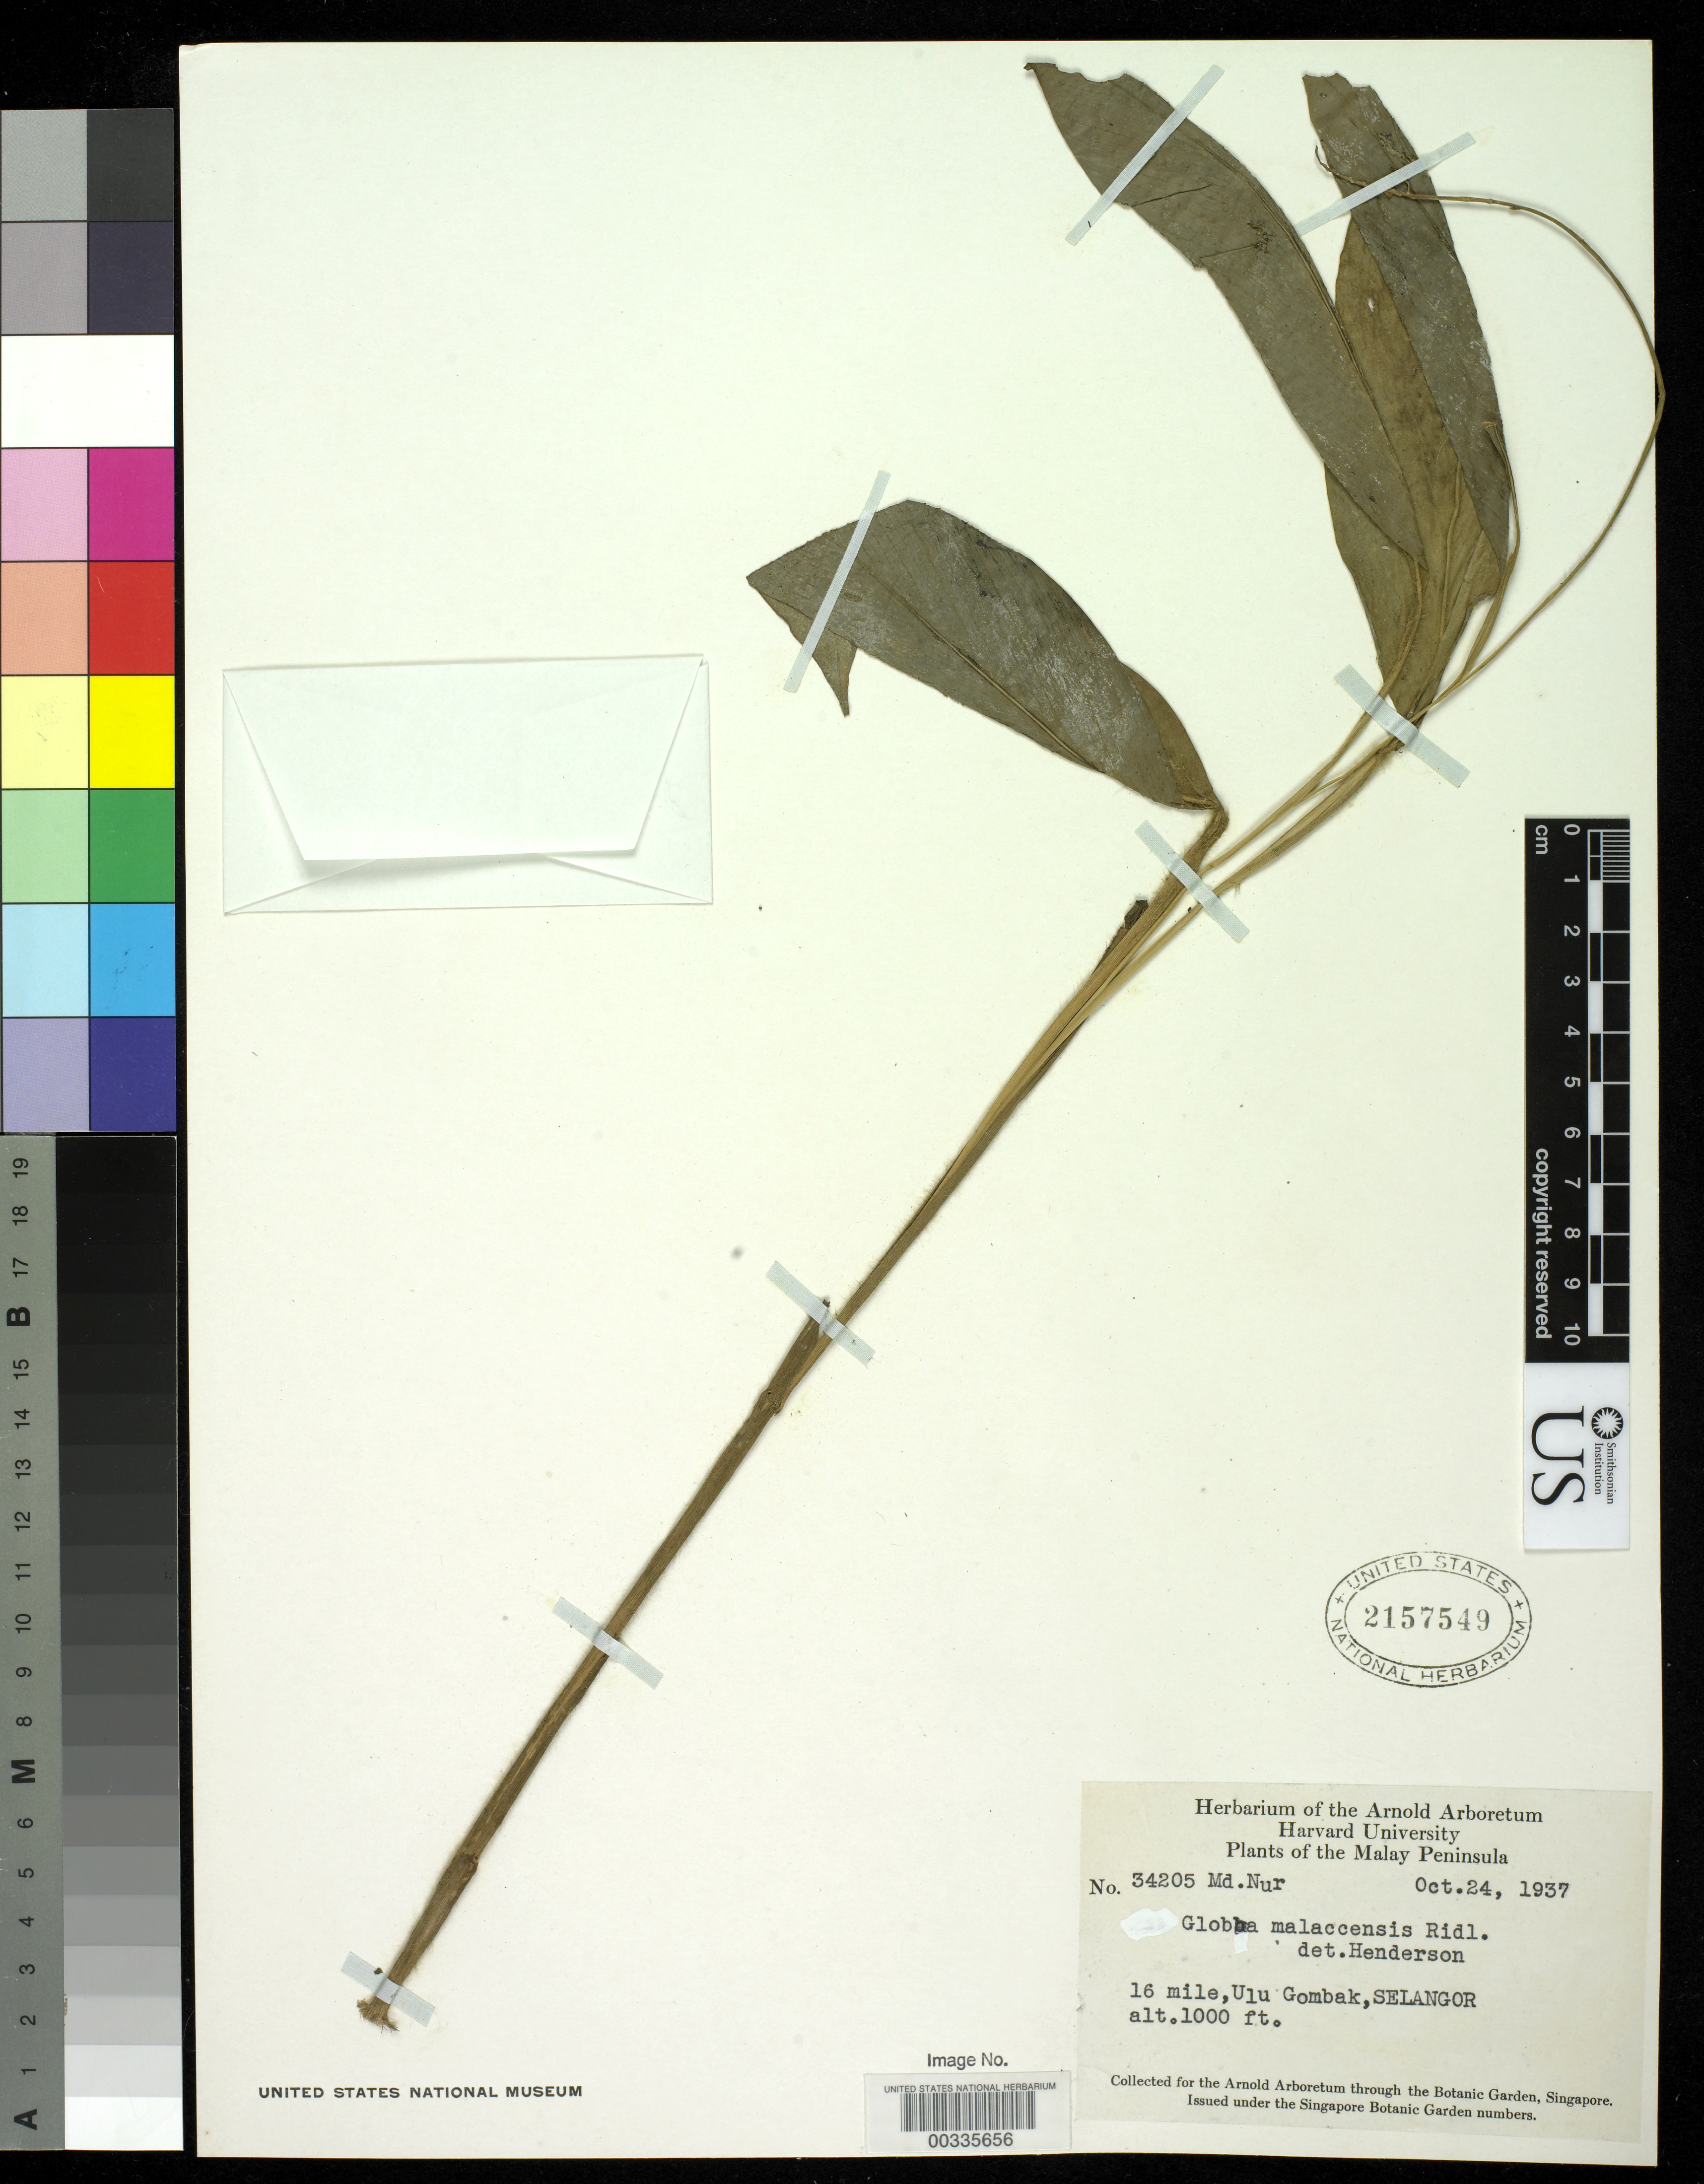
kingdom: Plantae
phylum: Tracheophyta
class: Liliopsida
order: Zingiberales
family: Zingiberaceae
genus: Globba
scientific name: Globba malaccensis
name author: Ridl.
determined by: Henderson, A. J., ex herb. NYBG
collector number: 34205 Md.nur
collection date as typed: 24 Oct 1937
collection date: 1937-10-24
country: Malaysia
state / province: Selangor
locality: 16 mile, ulu gombak [Malay Peninsula]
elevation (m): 305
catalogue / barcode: US 2157549